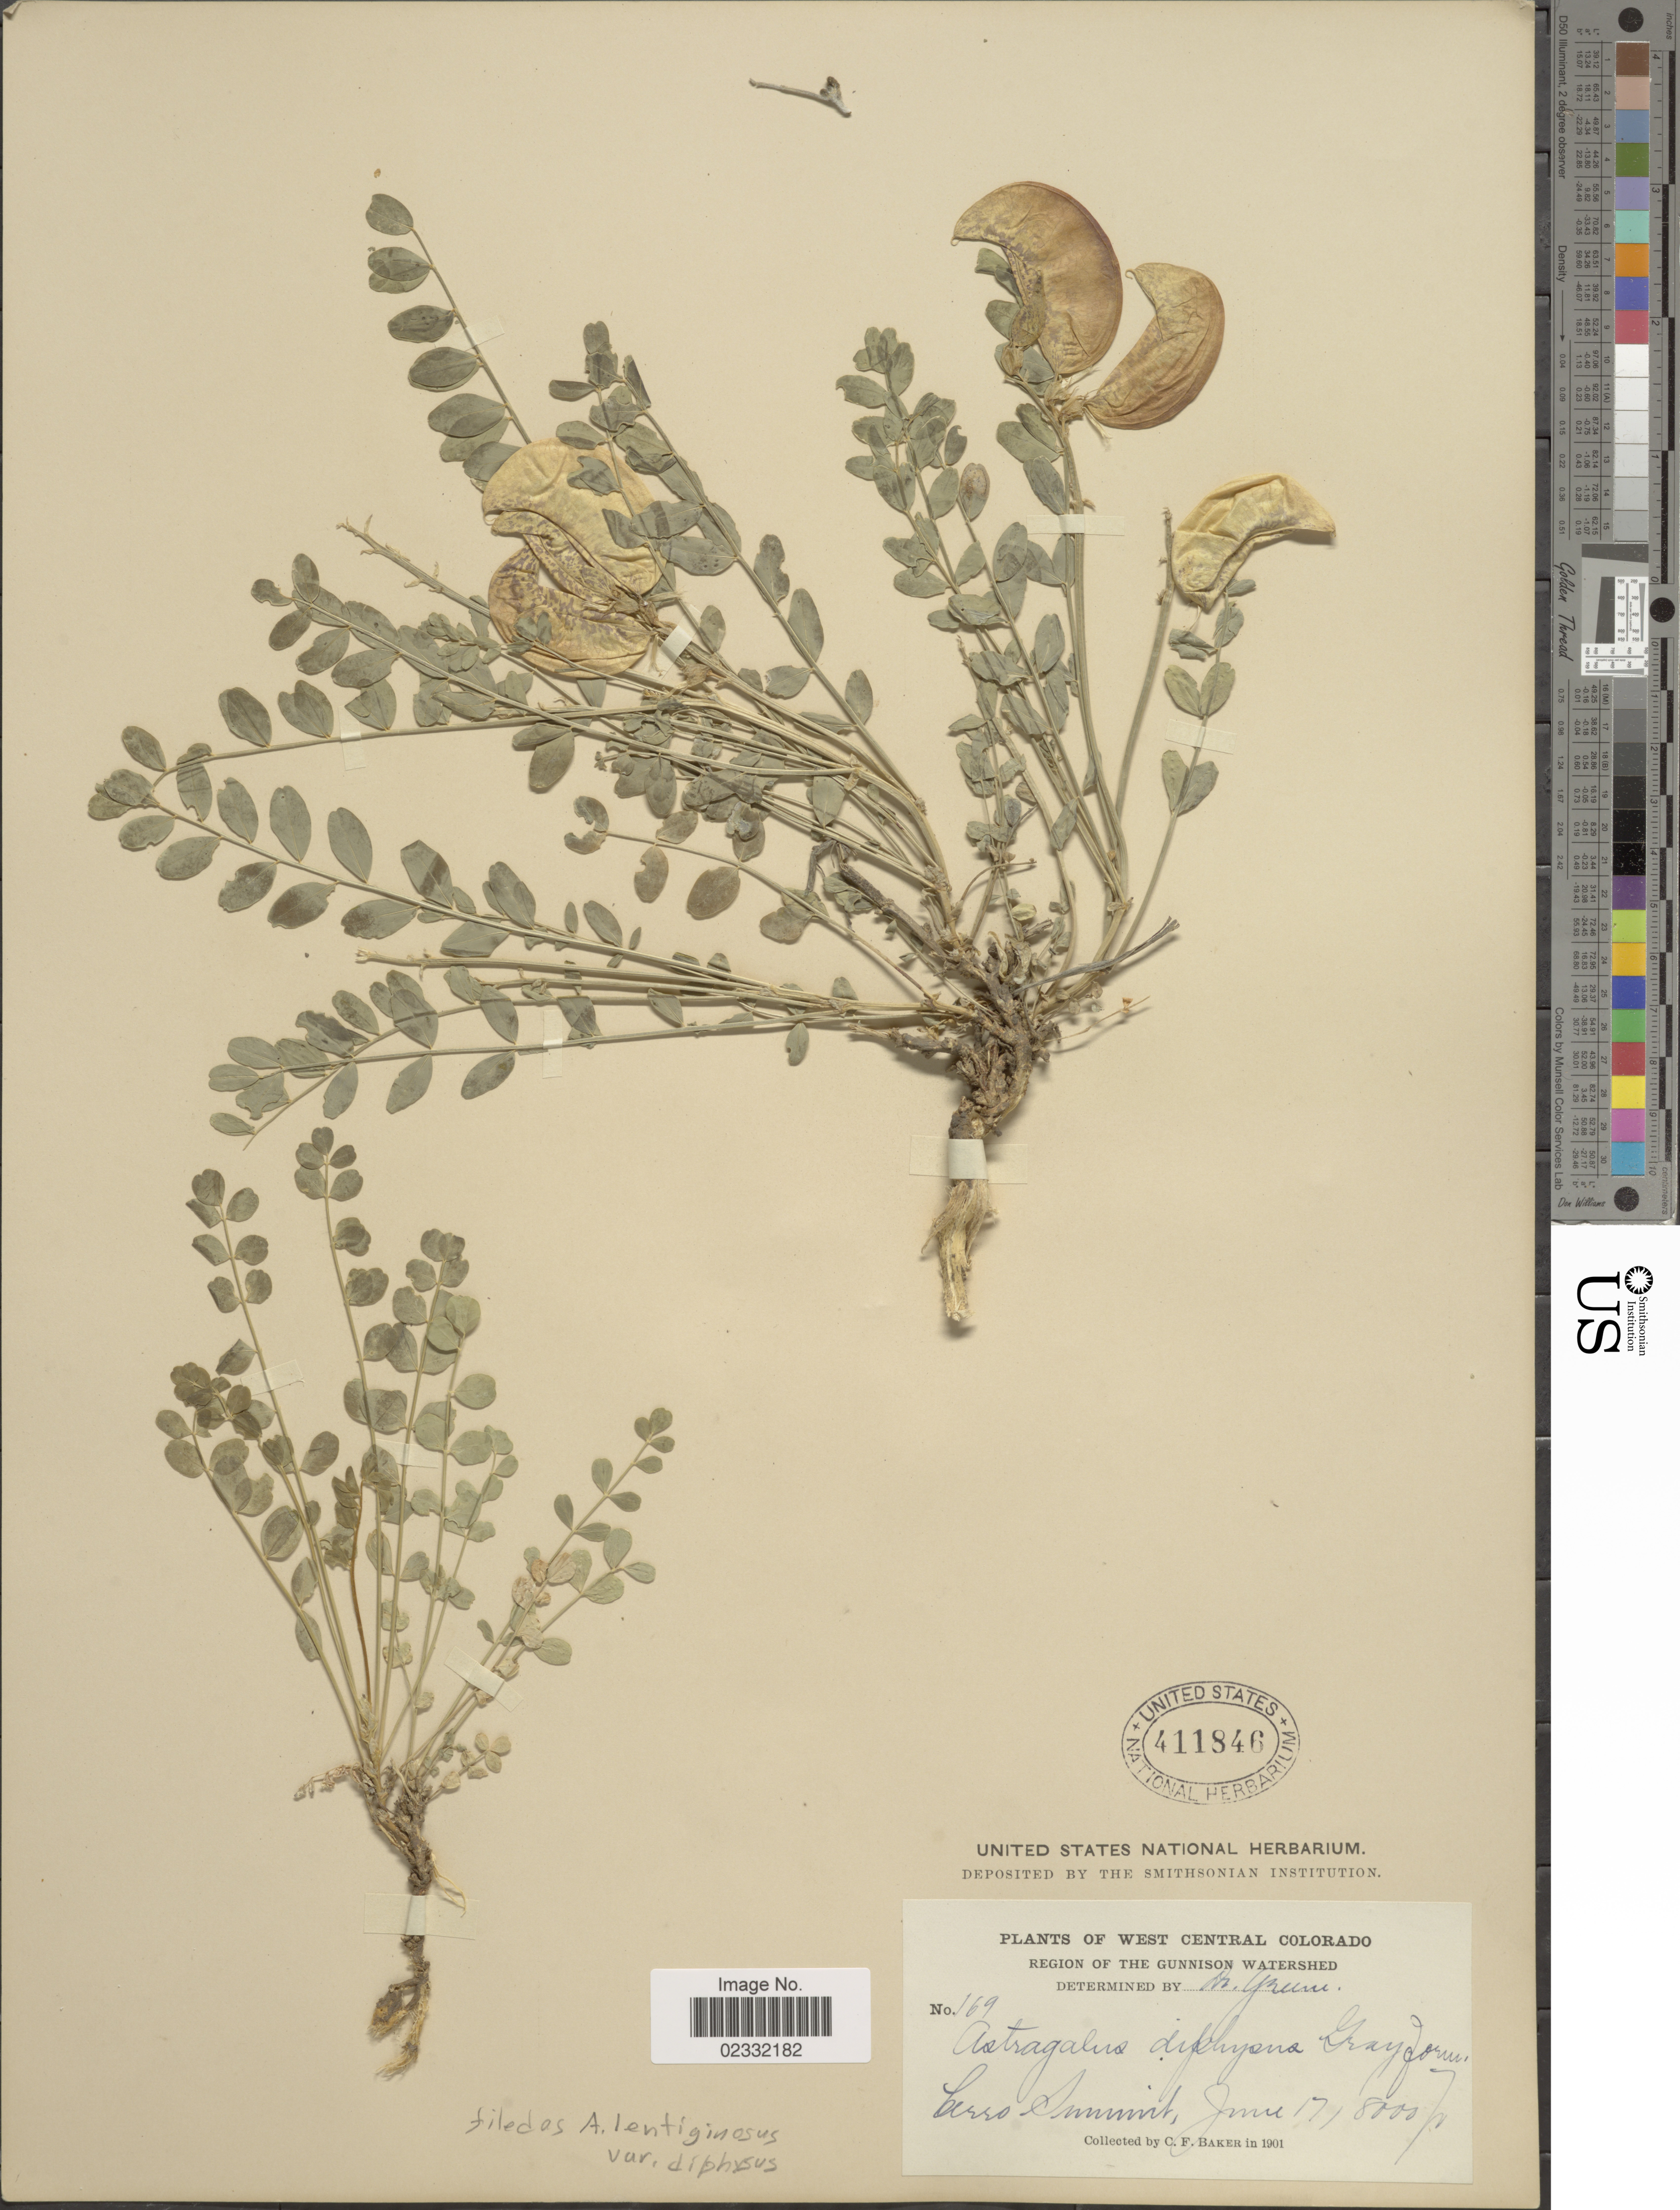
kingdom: Plantae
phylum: Tracheophyta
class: Magnoliopsida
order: Fabales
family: Fabaceae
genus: Astragalus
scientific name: Astragalus lentiginosus var. diphysus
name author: (A. Gray) M.E. Jones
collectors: C. F. Baker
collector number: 169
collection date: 1901-06-17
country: United States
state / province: Colorado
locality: West Central Colorado, Region of the Gunnison Watershed, Cerro Summit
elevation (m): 2438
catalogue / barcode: US 411846